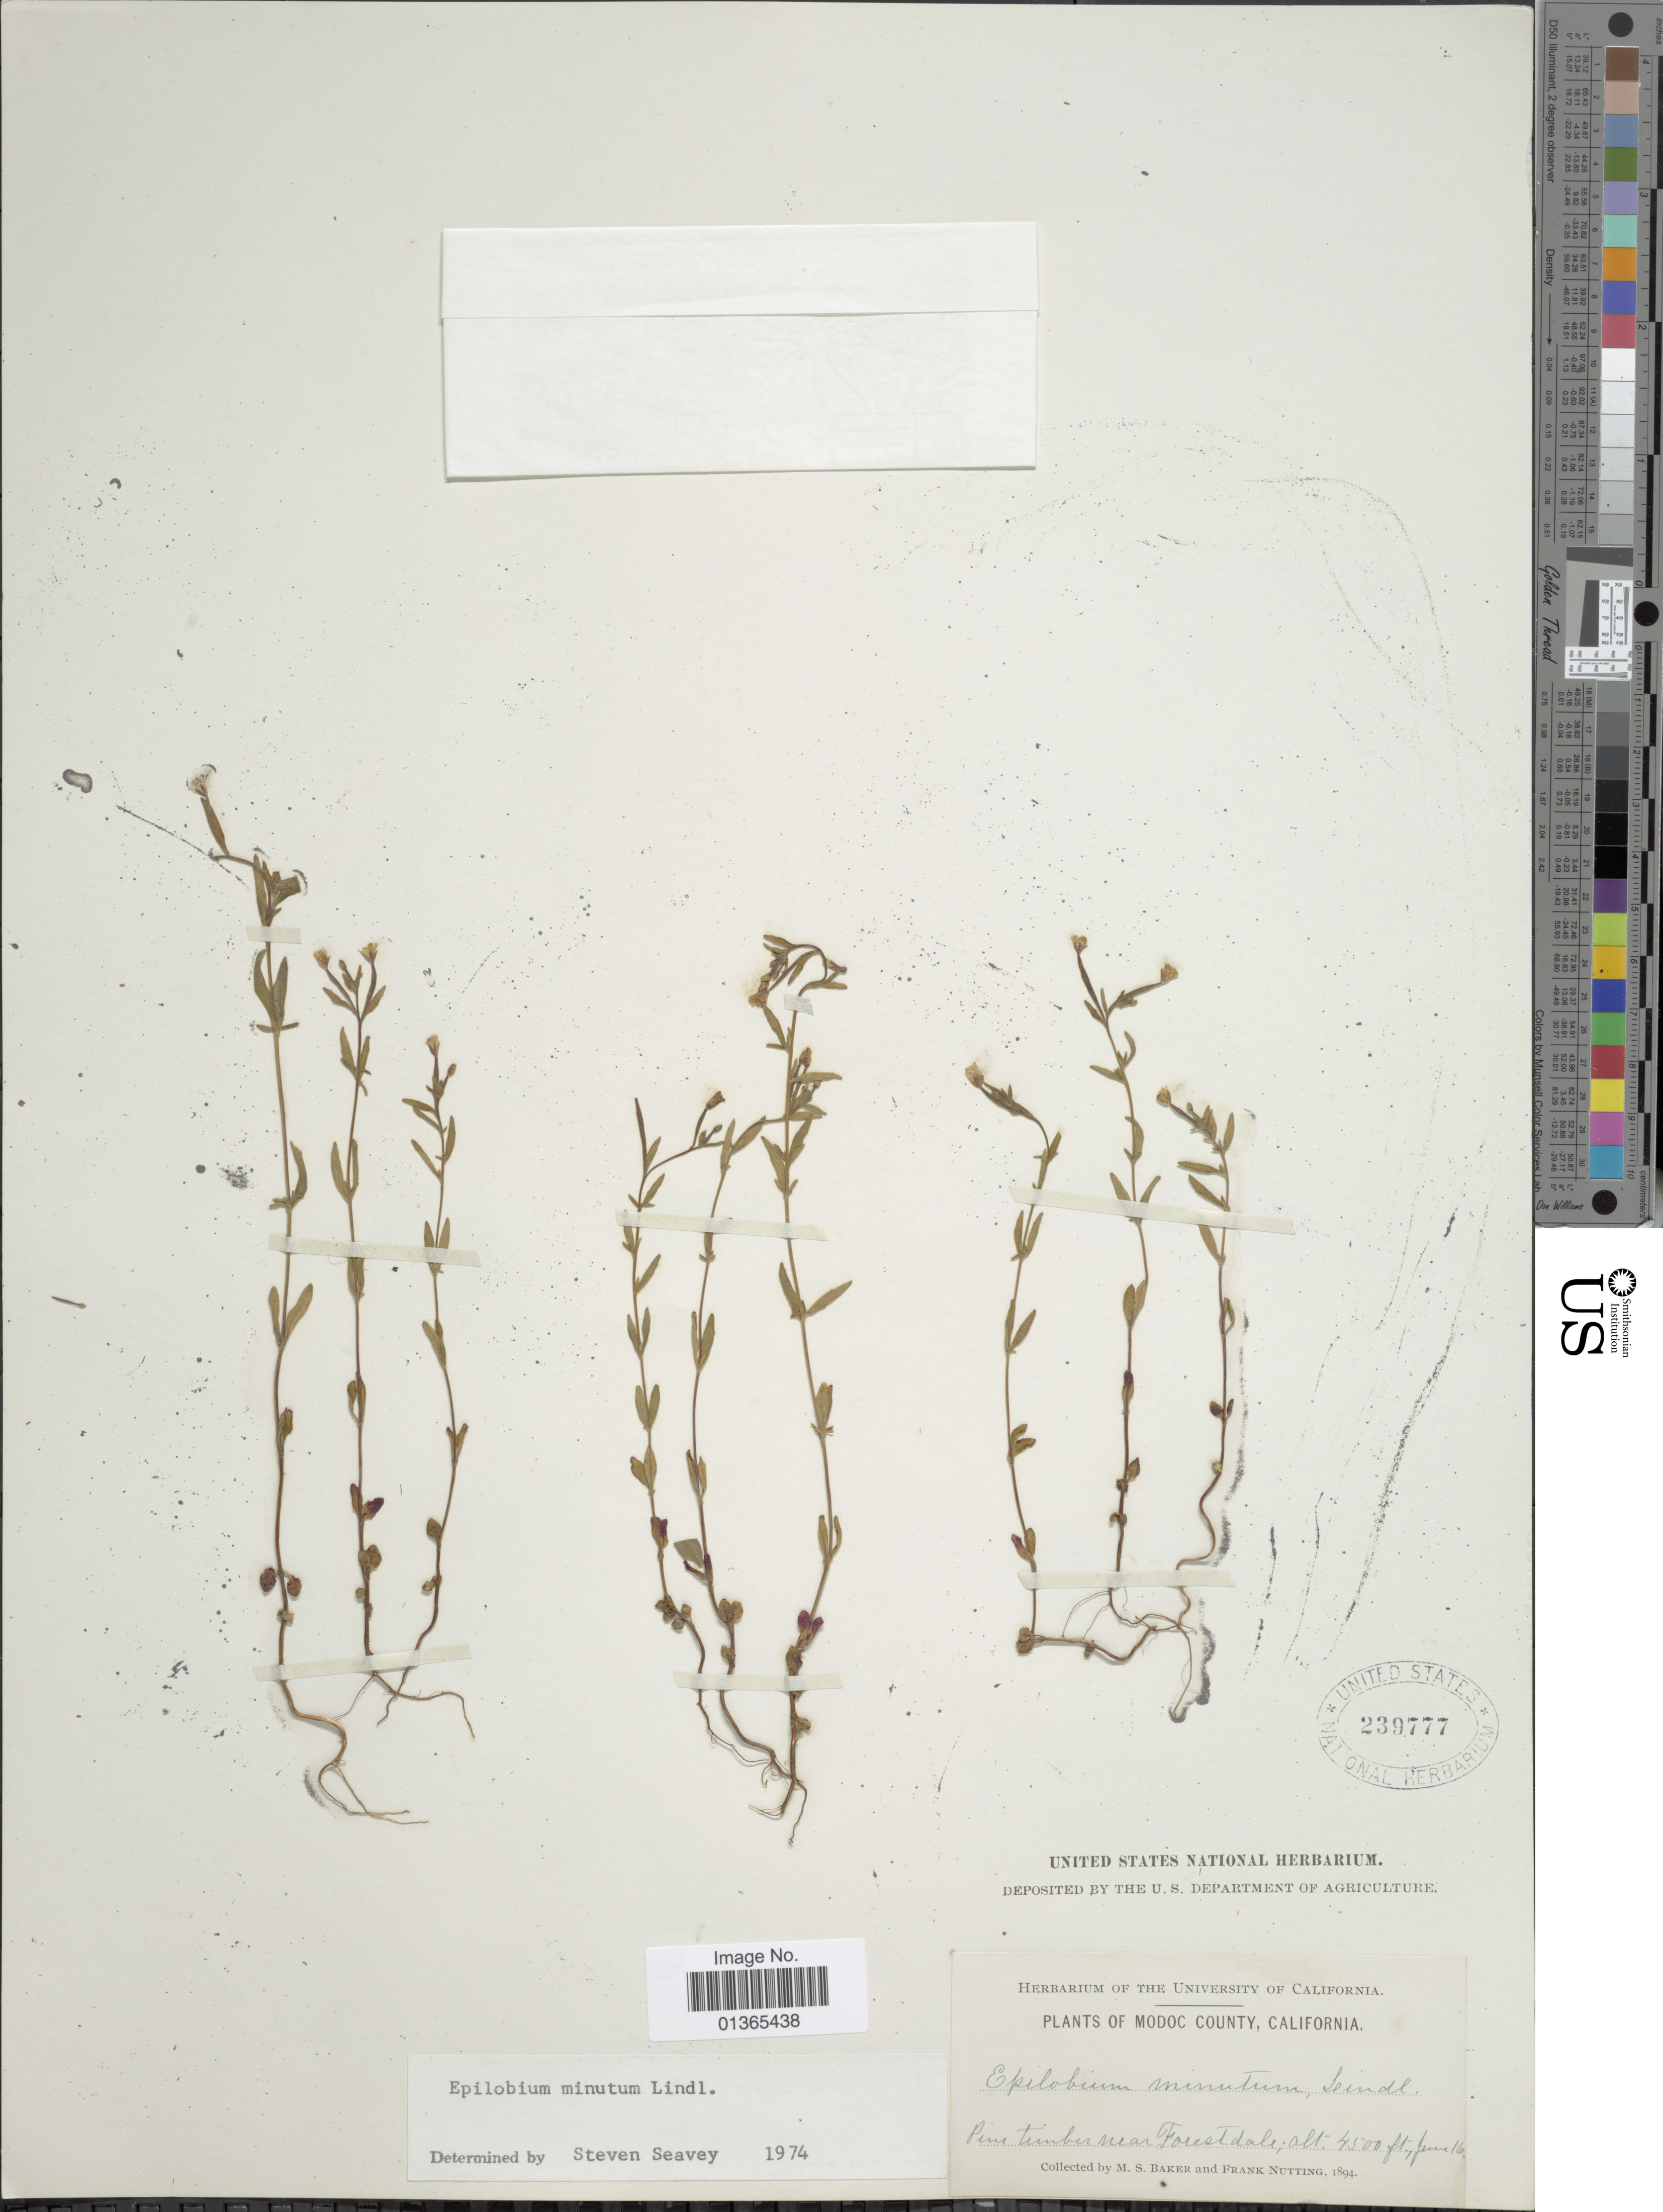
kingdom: Plantae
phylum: Tracheophyta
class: Magnoliopsida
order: Myrtales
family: Onagraceae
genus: Epilobium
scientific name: Epilobium minutum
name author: Lindl. ex Lehm.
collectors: M. S. Baker & F. Nutting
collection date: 1894-06-16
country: United States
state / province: California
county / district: Modoc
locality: Modoc County. Pine timber near Forestdale.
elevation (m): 1372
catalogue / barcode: US 239777